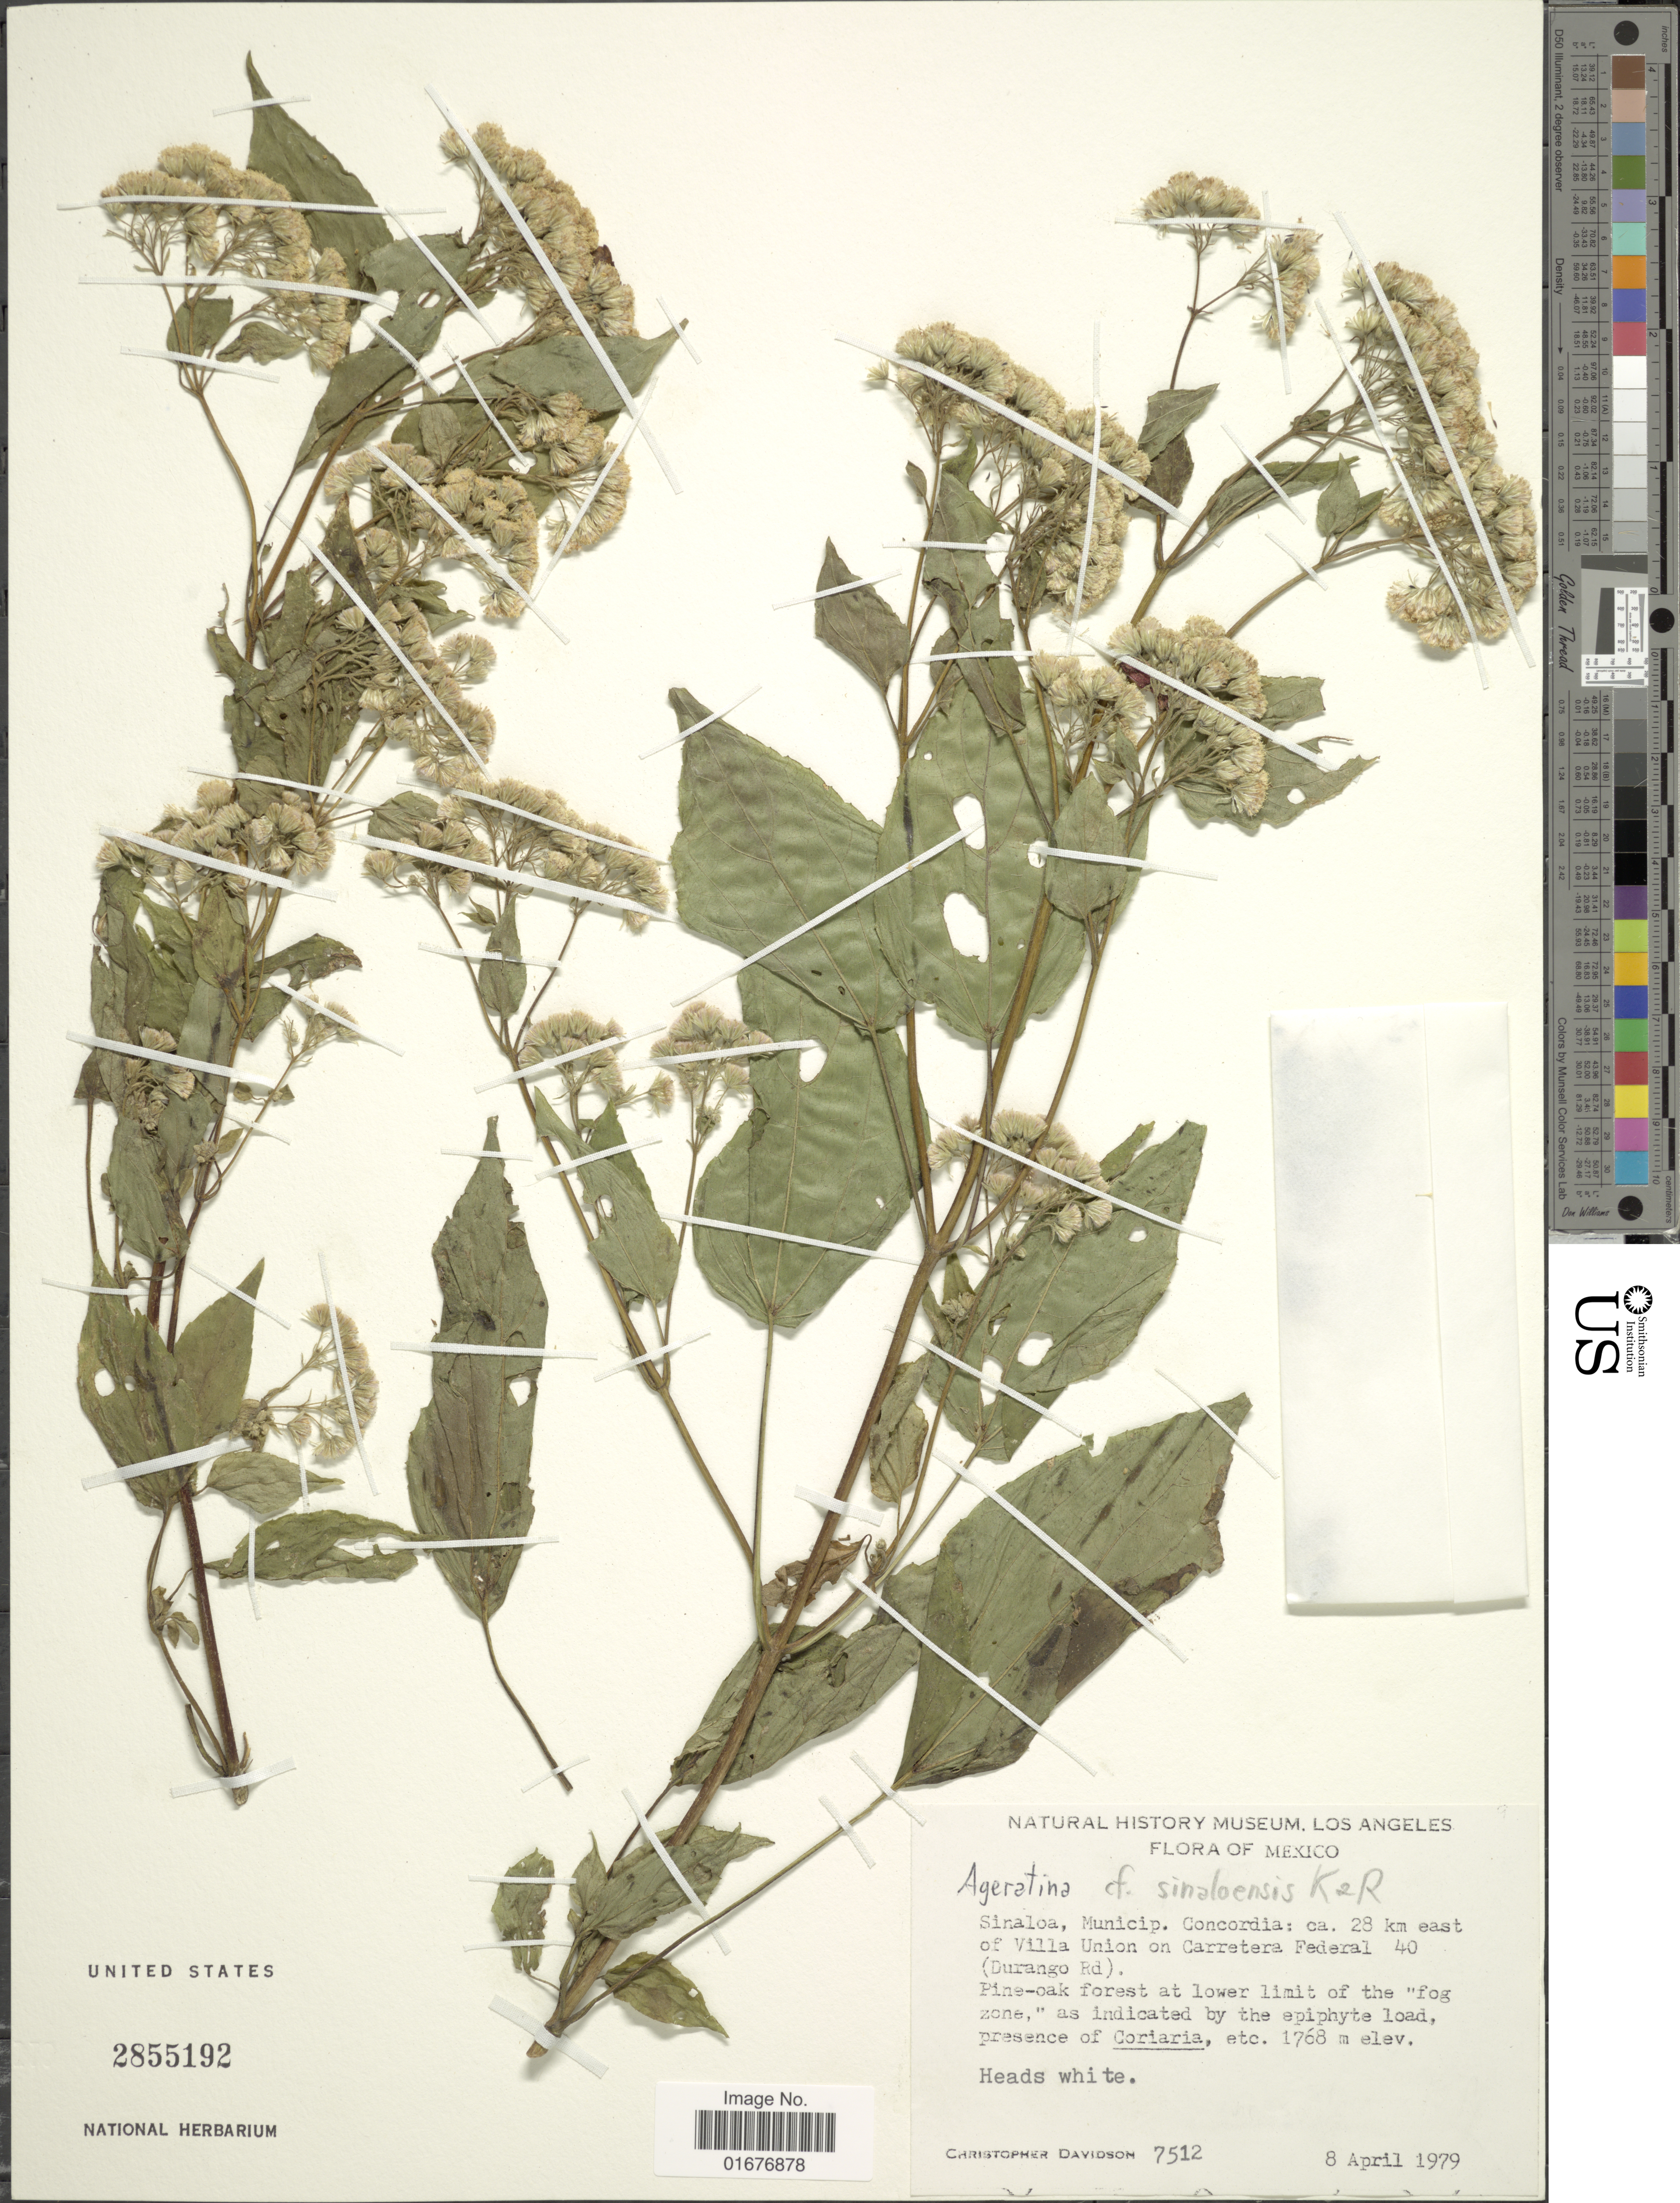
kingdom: Plantae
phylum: Tracheophyta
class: Magnoliopsida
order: Asterales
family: Asteraceae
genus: Ageratina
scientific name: Ageratina sinaloensis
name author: R.M. King & H. Rob.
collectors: C. Davidson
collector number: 7512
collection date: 1979-04-08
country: Mexico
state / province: Sinaloa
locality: Sinaloa, Municip. Concordia: ca. 28 km east of Villa Union on Carretera Federal 40 (Durango Rd)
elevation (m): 1768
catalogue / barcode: US 2855192